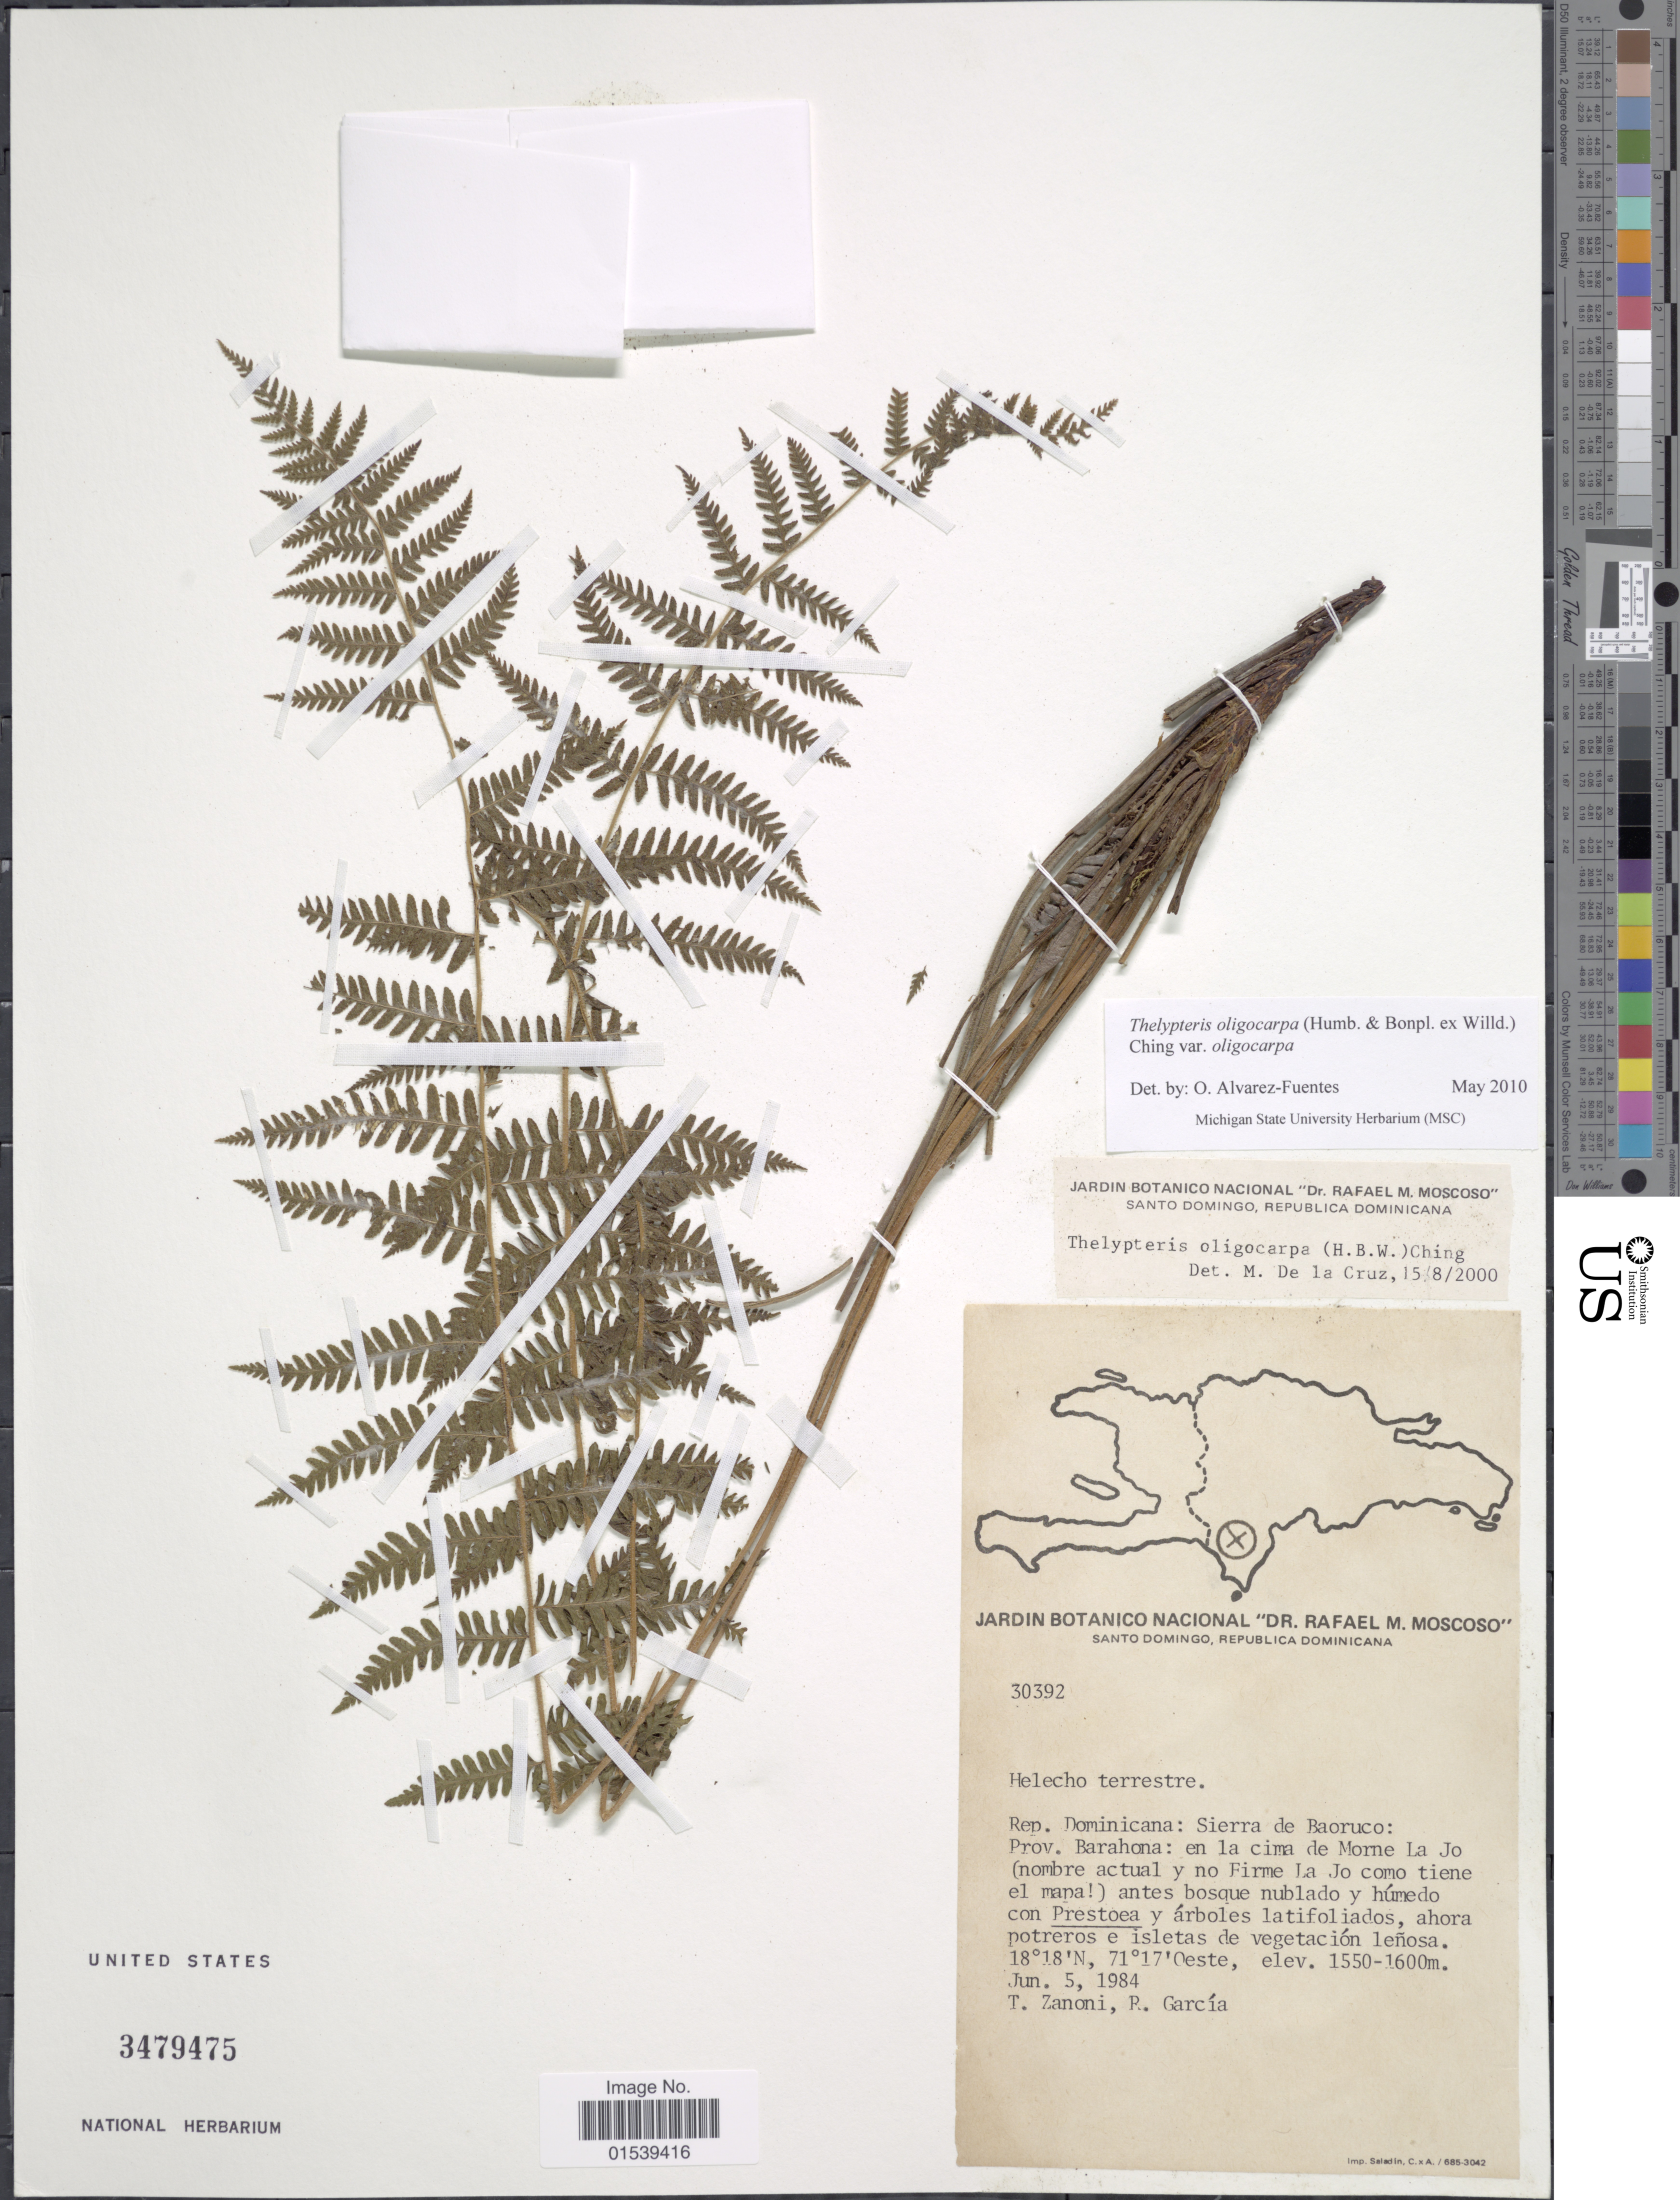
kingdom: Plantae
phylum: Tracheophyta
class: Polypodiopsida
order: Polypodiales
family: Thelypteridaceae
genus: Amauropelta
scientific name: Amauropelta oligocarpa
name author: (Humb. & Bonpl. ex Willd.) Pic. Serm.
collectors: T. A. Zanoni & R. García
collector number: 30392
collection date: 1984-06-05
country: Dominican Republic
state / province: Barahona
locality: Rep. Dominicana: Sierra de Baoruco, Prov. Barahona: en la cima de Morne La Jo (nombre actual y no Firme La Jo como tiene el mapa)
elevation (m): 1550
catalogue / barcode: US 3479475